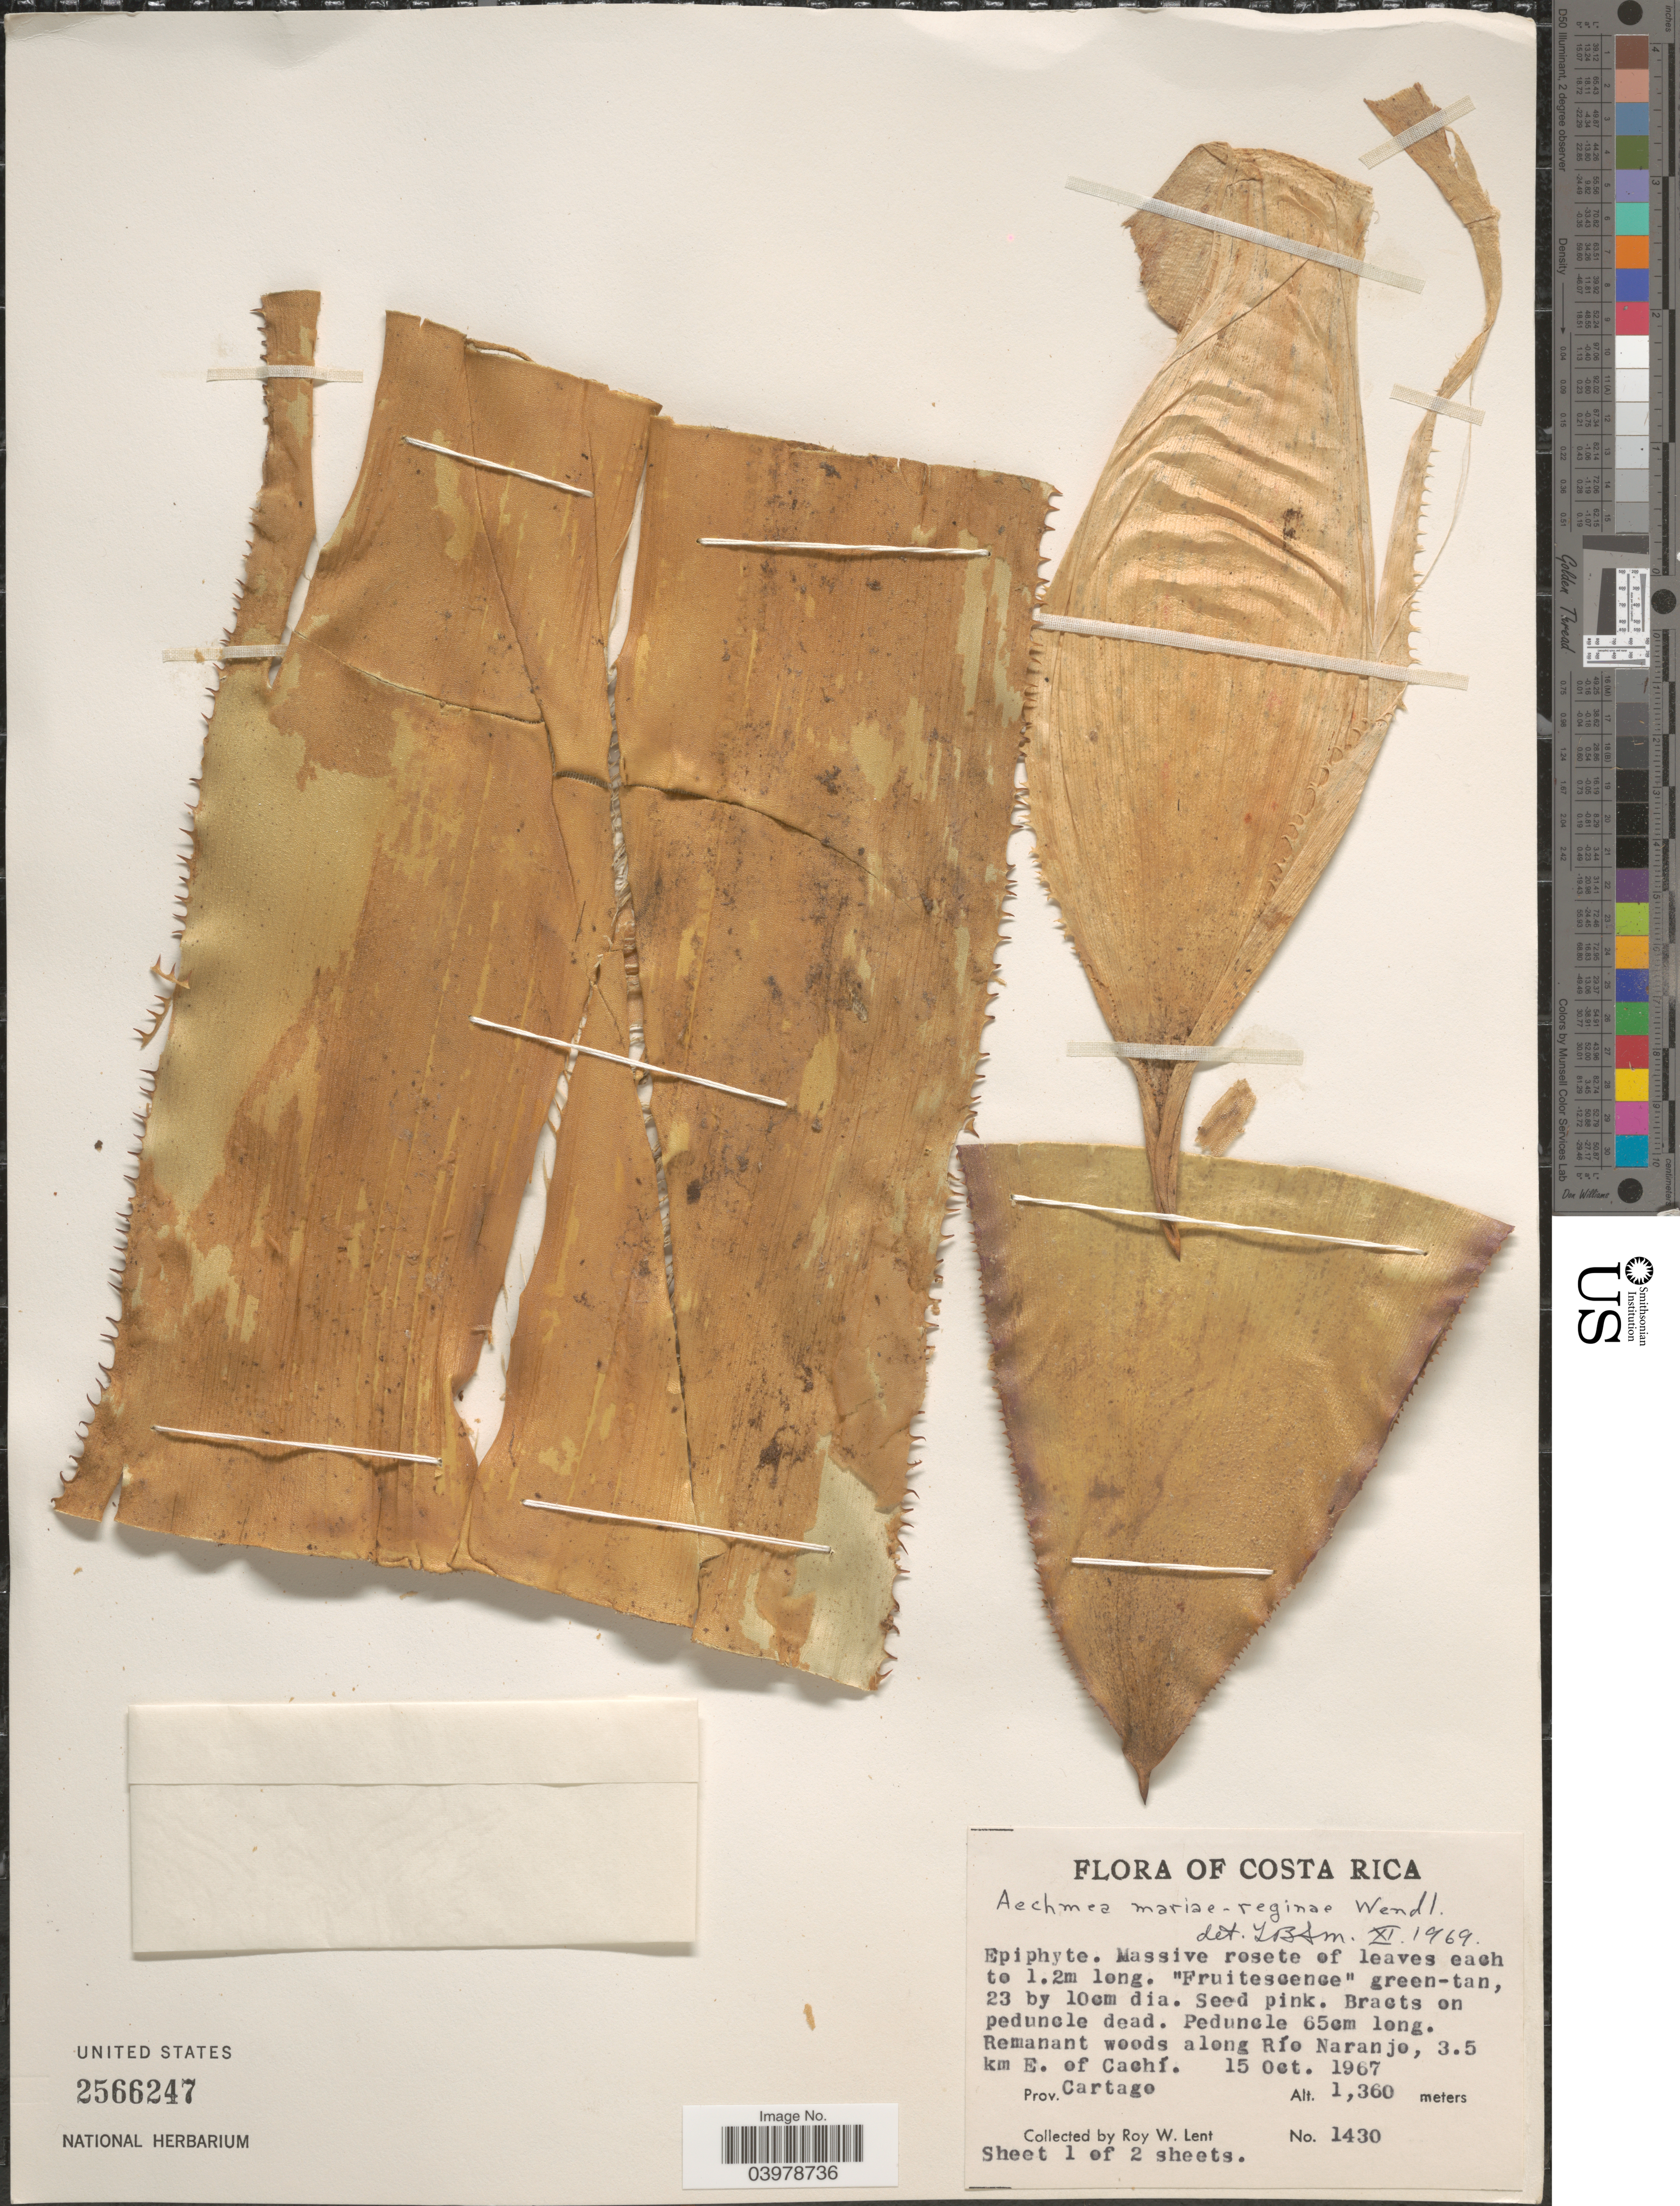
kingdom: Plantae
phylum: Tracheophyta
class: Liliopsida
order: Poales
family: Bromeliaceae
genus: Aechmea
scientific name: Aechmea mariae-reginae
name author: H. Wendl.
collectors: R. W. Lent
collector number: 1430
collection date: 1967-10-15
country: Costa Rica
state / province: Cartago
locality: Along Río Naranjo, 3.5 km E. of Cachí.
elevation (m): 1360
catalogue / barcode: US 2566247